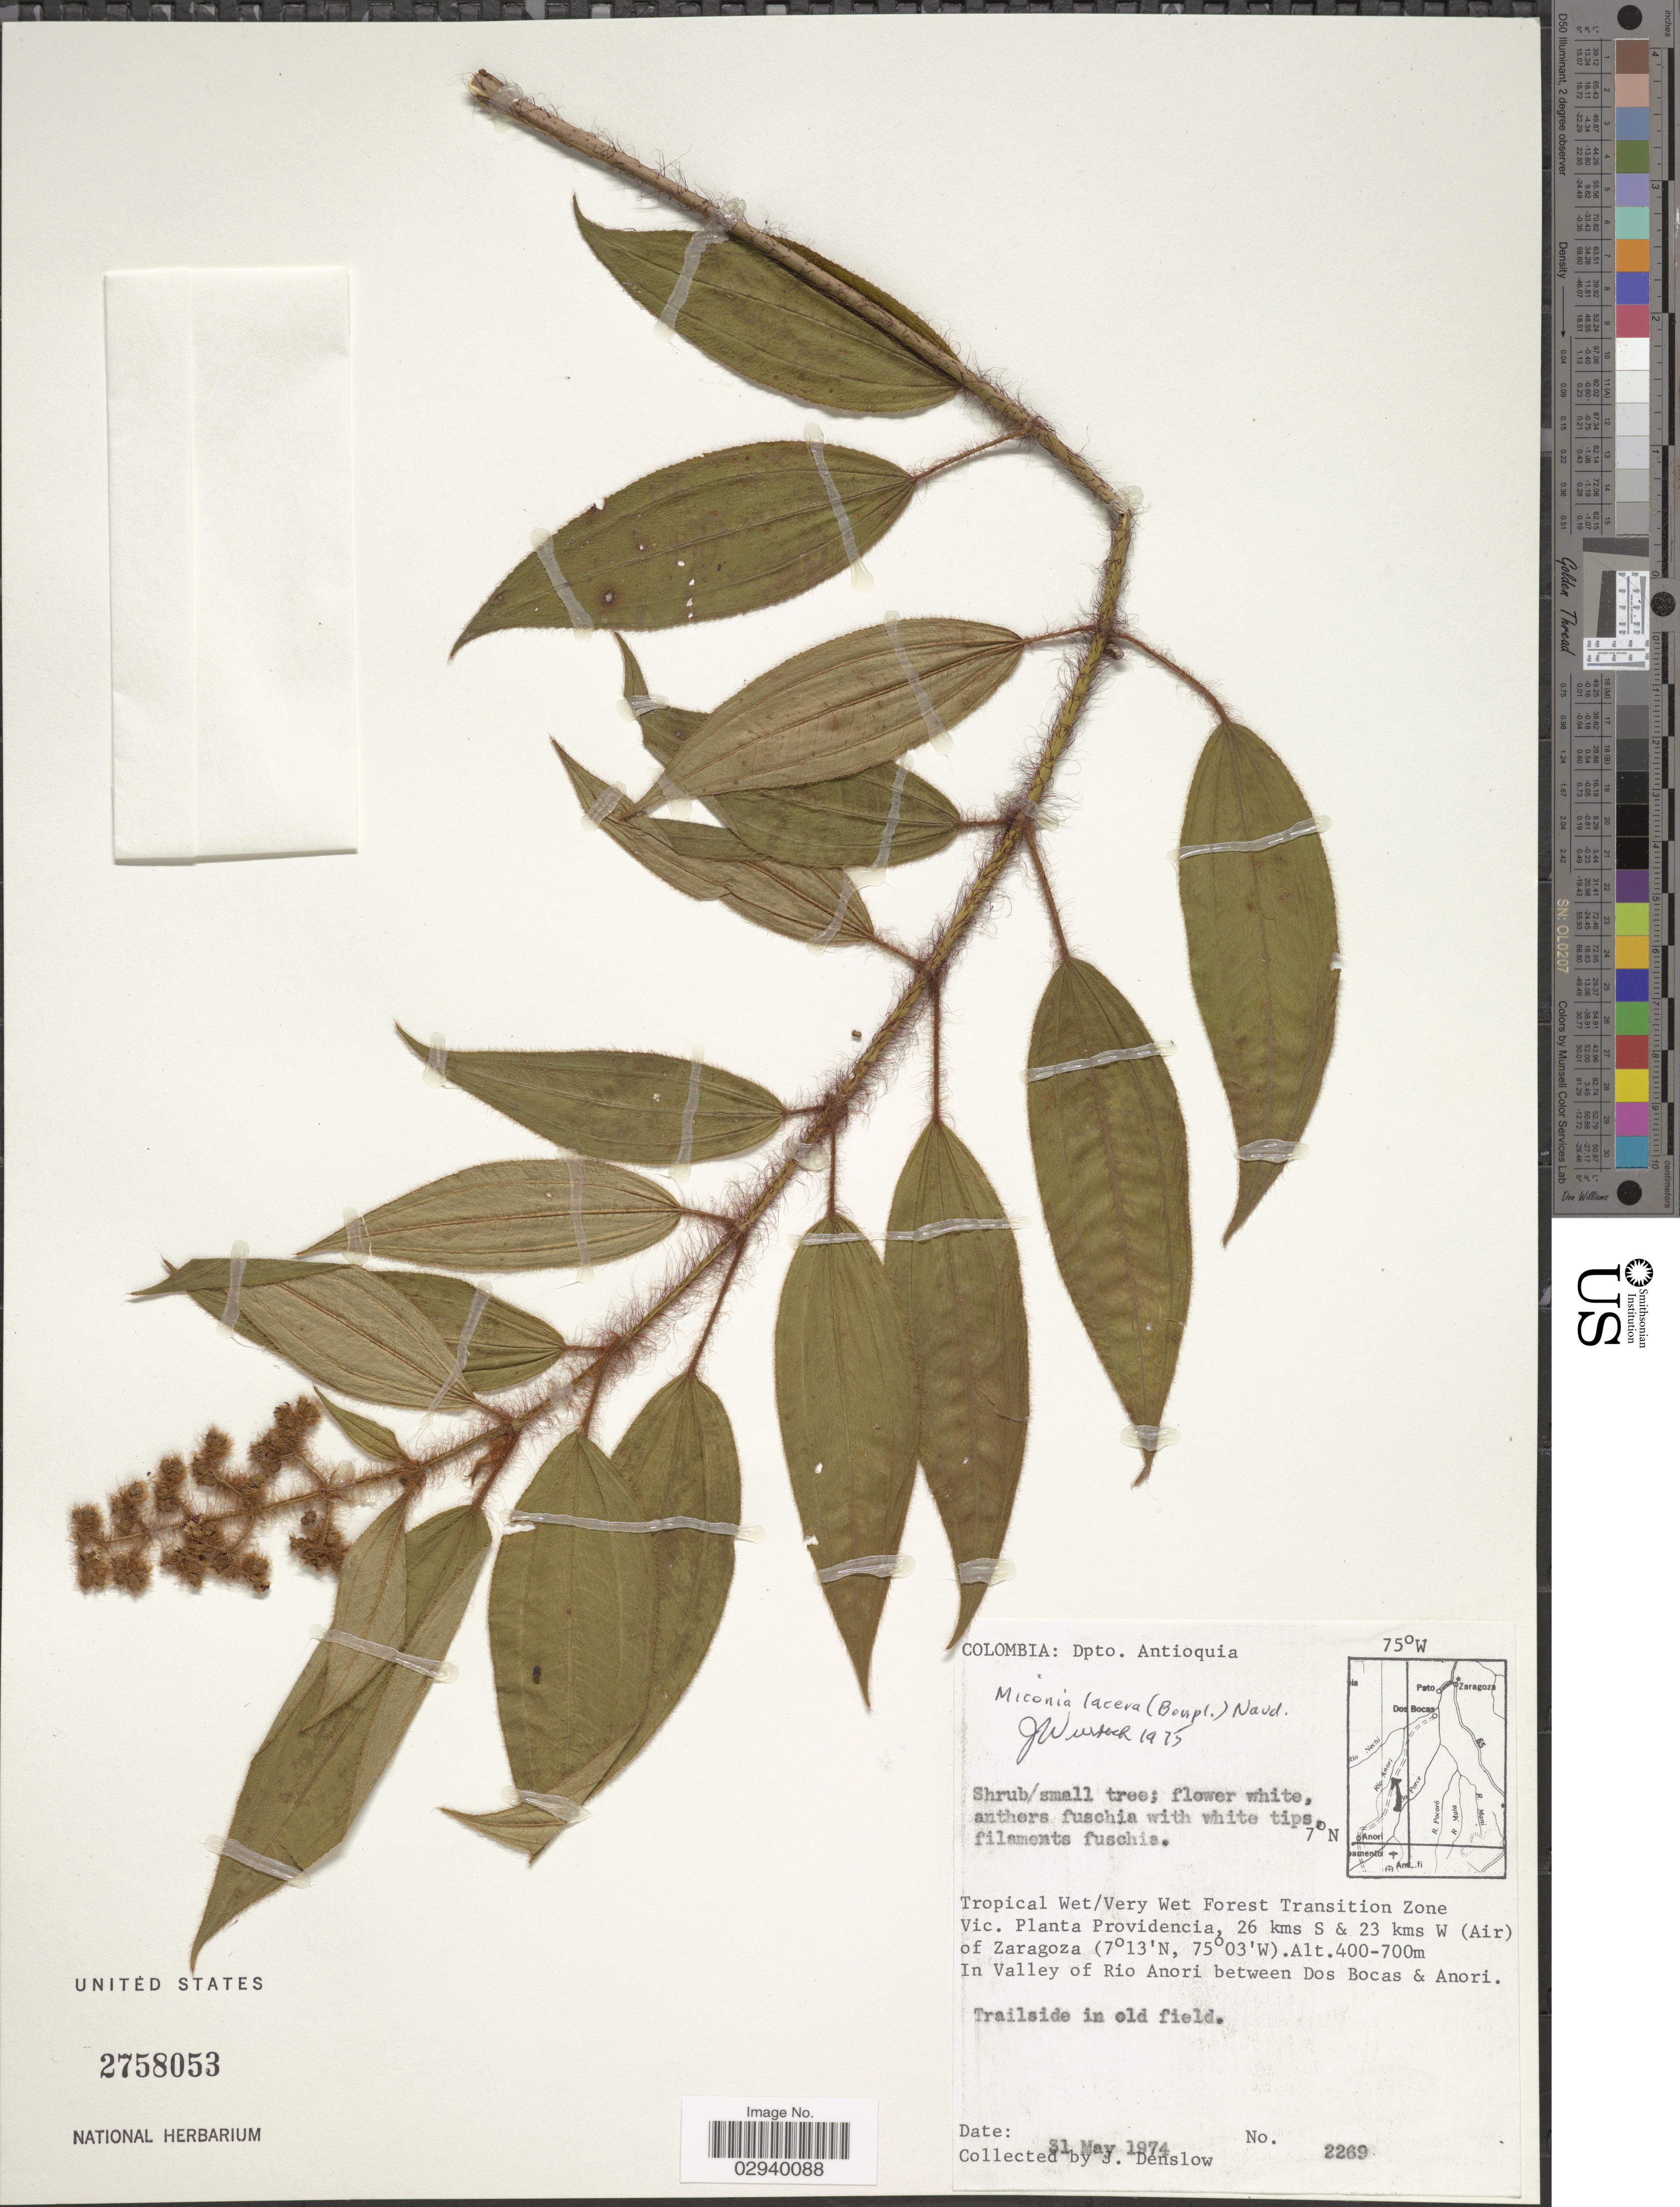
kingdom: Plantae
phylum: Tracheophyta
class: Magnoliopsida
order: Myrtales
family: Melastomataceae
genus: Miconia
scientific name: Miconia lacera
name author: (Bonpl.) Naudin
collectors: J. Denslow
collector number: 2269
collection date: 1974-05-31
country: Colombia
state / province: Antioquia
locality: Dpto. Antioquia. Tropical Wet/Very Wet Forest Transition Zone. Vic. Planta Providencia, 26 kms S & 23 kms W (Air) of Zaragoza. In Valley of Rio Anori between Dos Bocas & Anori.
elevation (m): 400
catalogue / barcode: US 2758053